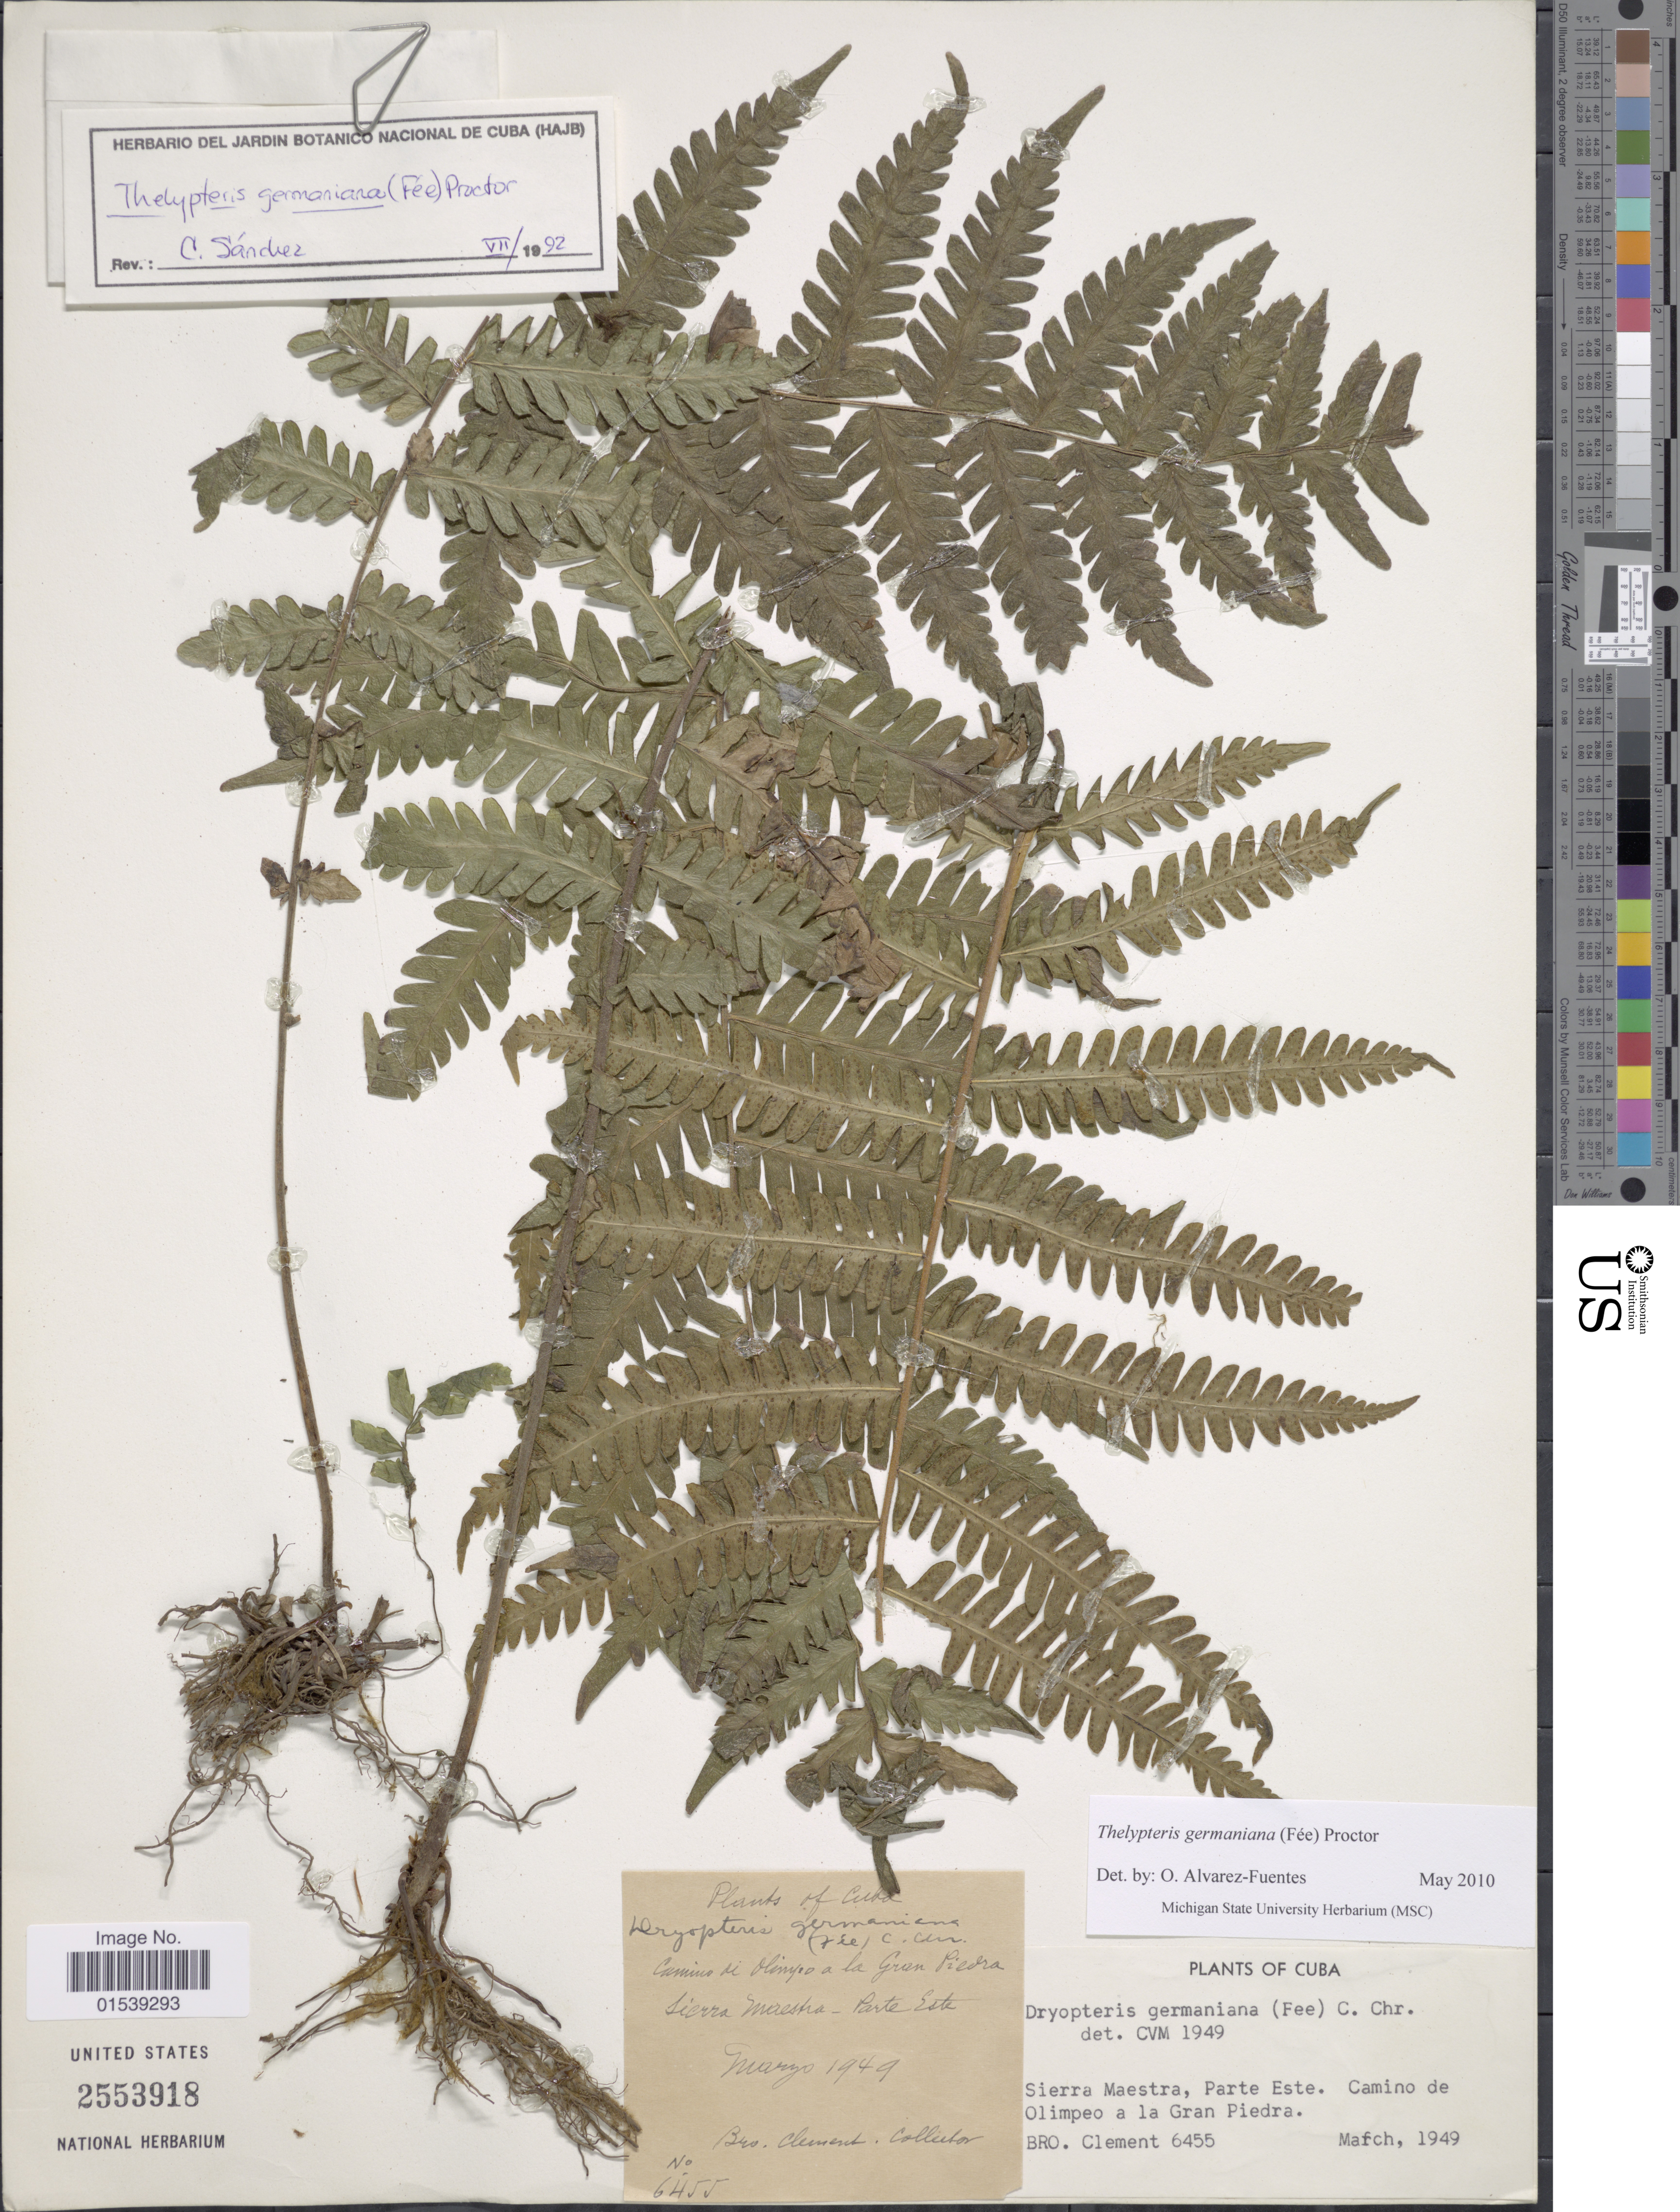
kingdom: Plantae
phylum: Tracheophyta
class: Polypodiopsida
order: Polypodiales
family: Thelypteridaceae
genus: Amauropelta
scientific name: Amauropelta germaniana (Fée) comb. nov., ined. 2015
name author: (Fée)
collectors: B. Clement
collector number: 6455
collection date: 1949-03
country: Cuba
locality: Sierra Maestro, Parte Este, camino de Olimpeo a la Gran Piedra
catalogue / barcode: US 2553918